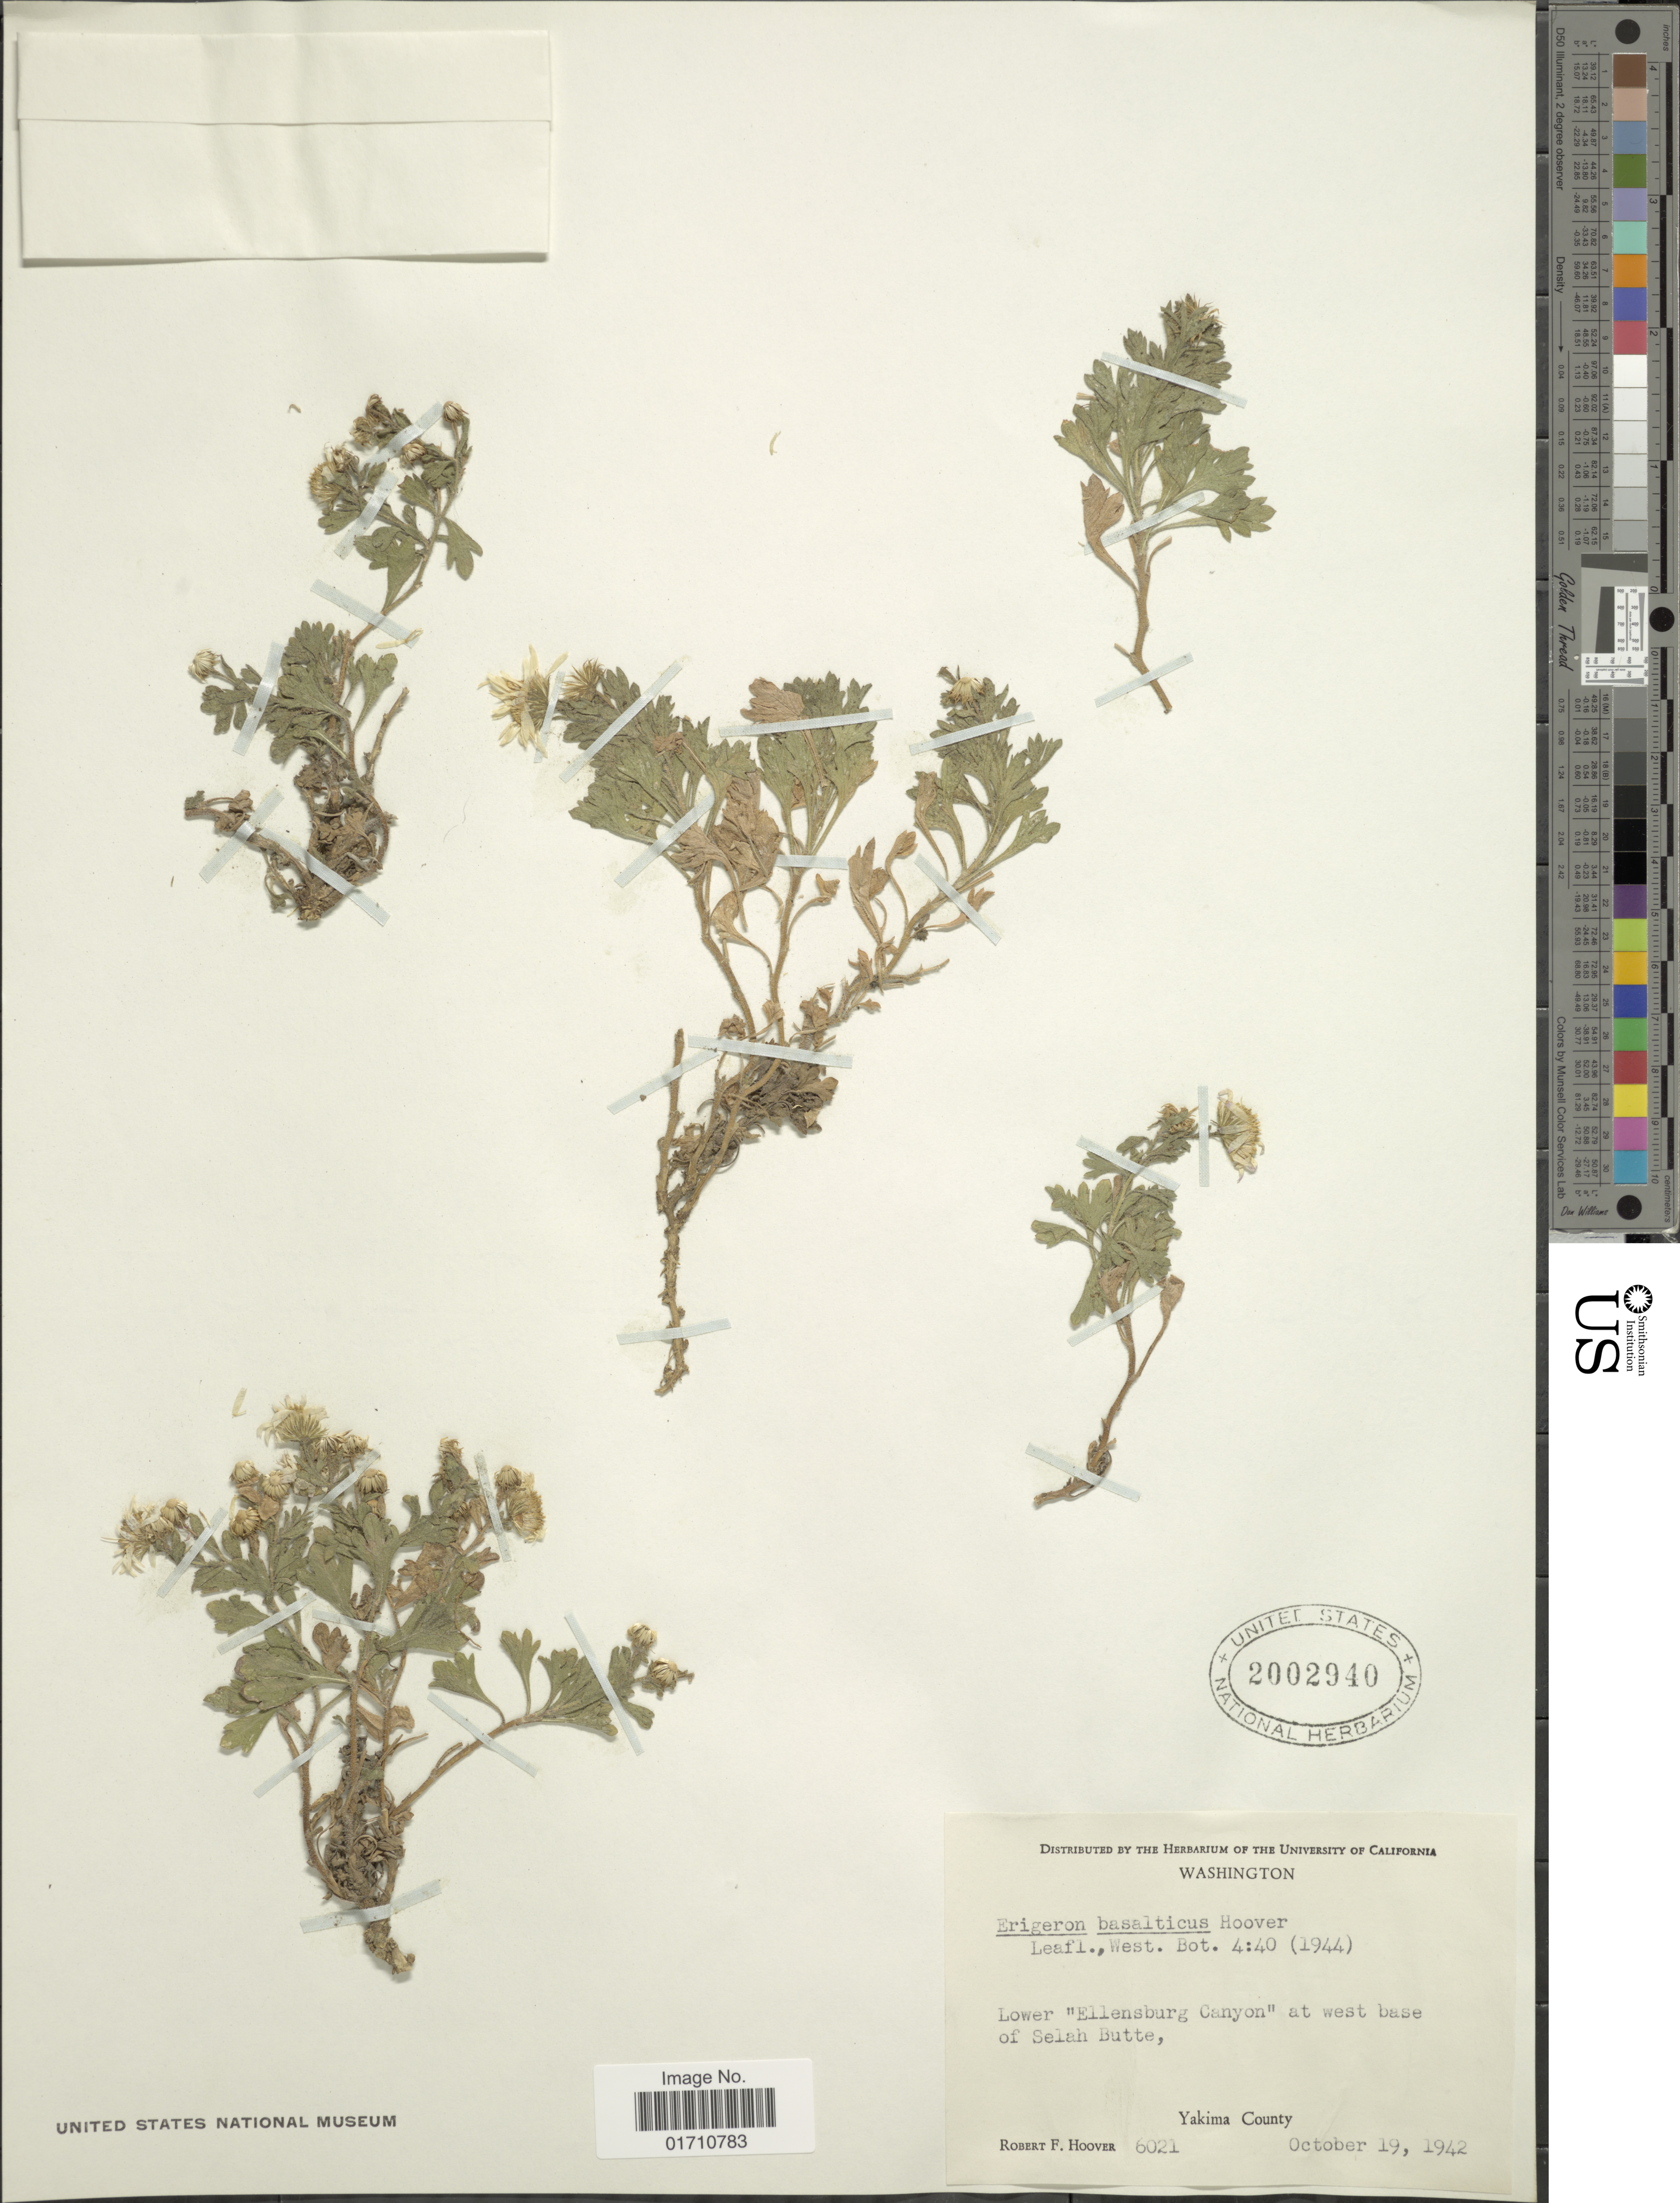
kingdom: Plantae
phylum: Tracheophyta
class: Magnoliopsida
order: Asterales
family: Asteraceae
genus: Erigeron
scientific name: Erigeron basalticus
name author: Hoover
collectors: R. F. Hoover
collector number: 6021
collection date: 1942-10-19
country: United States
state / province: Washington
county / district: Yakima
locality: Lower 'Ellensburg Canyon' at west base of Selah Butte, Yakima County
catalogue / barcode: US 2002940